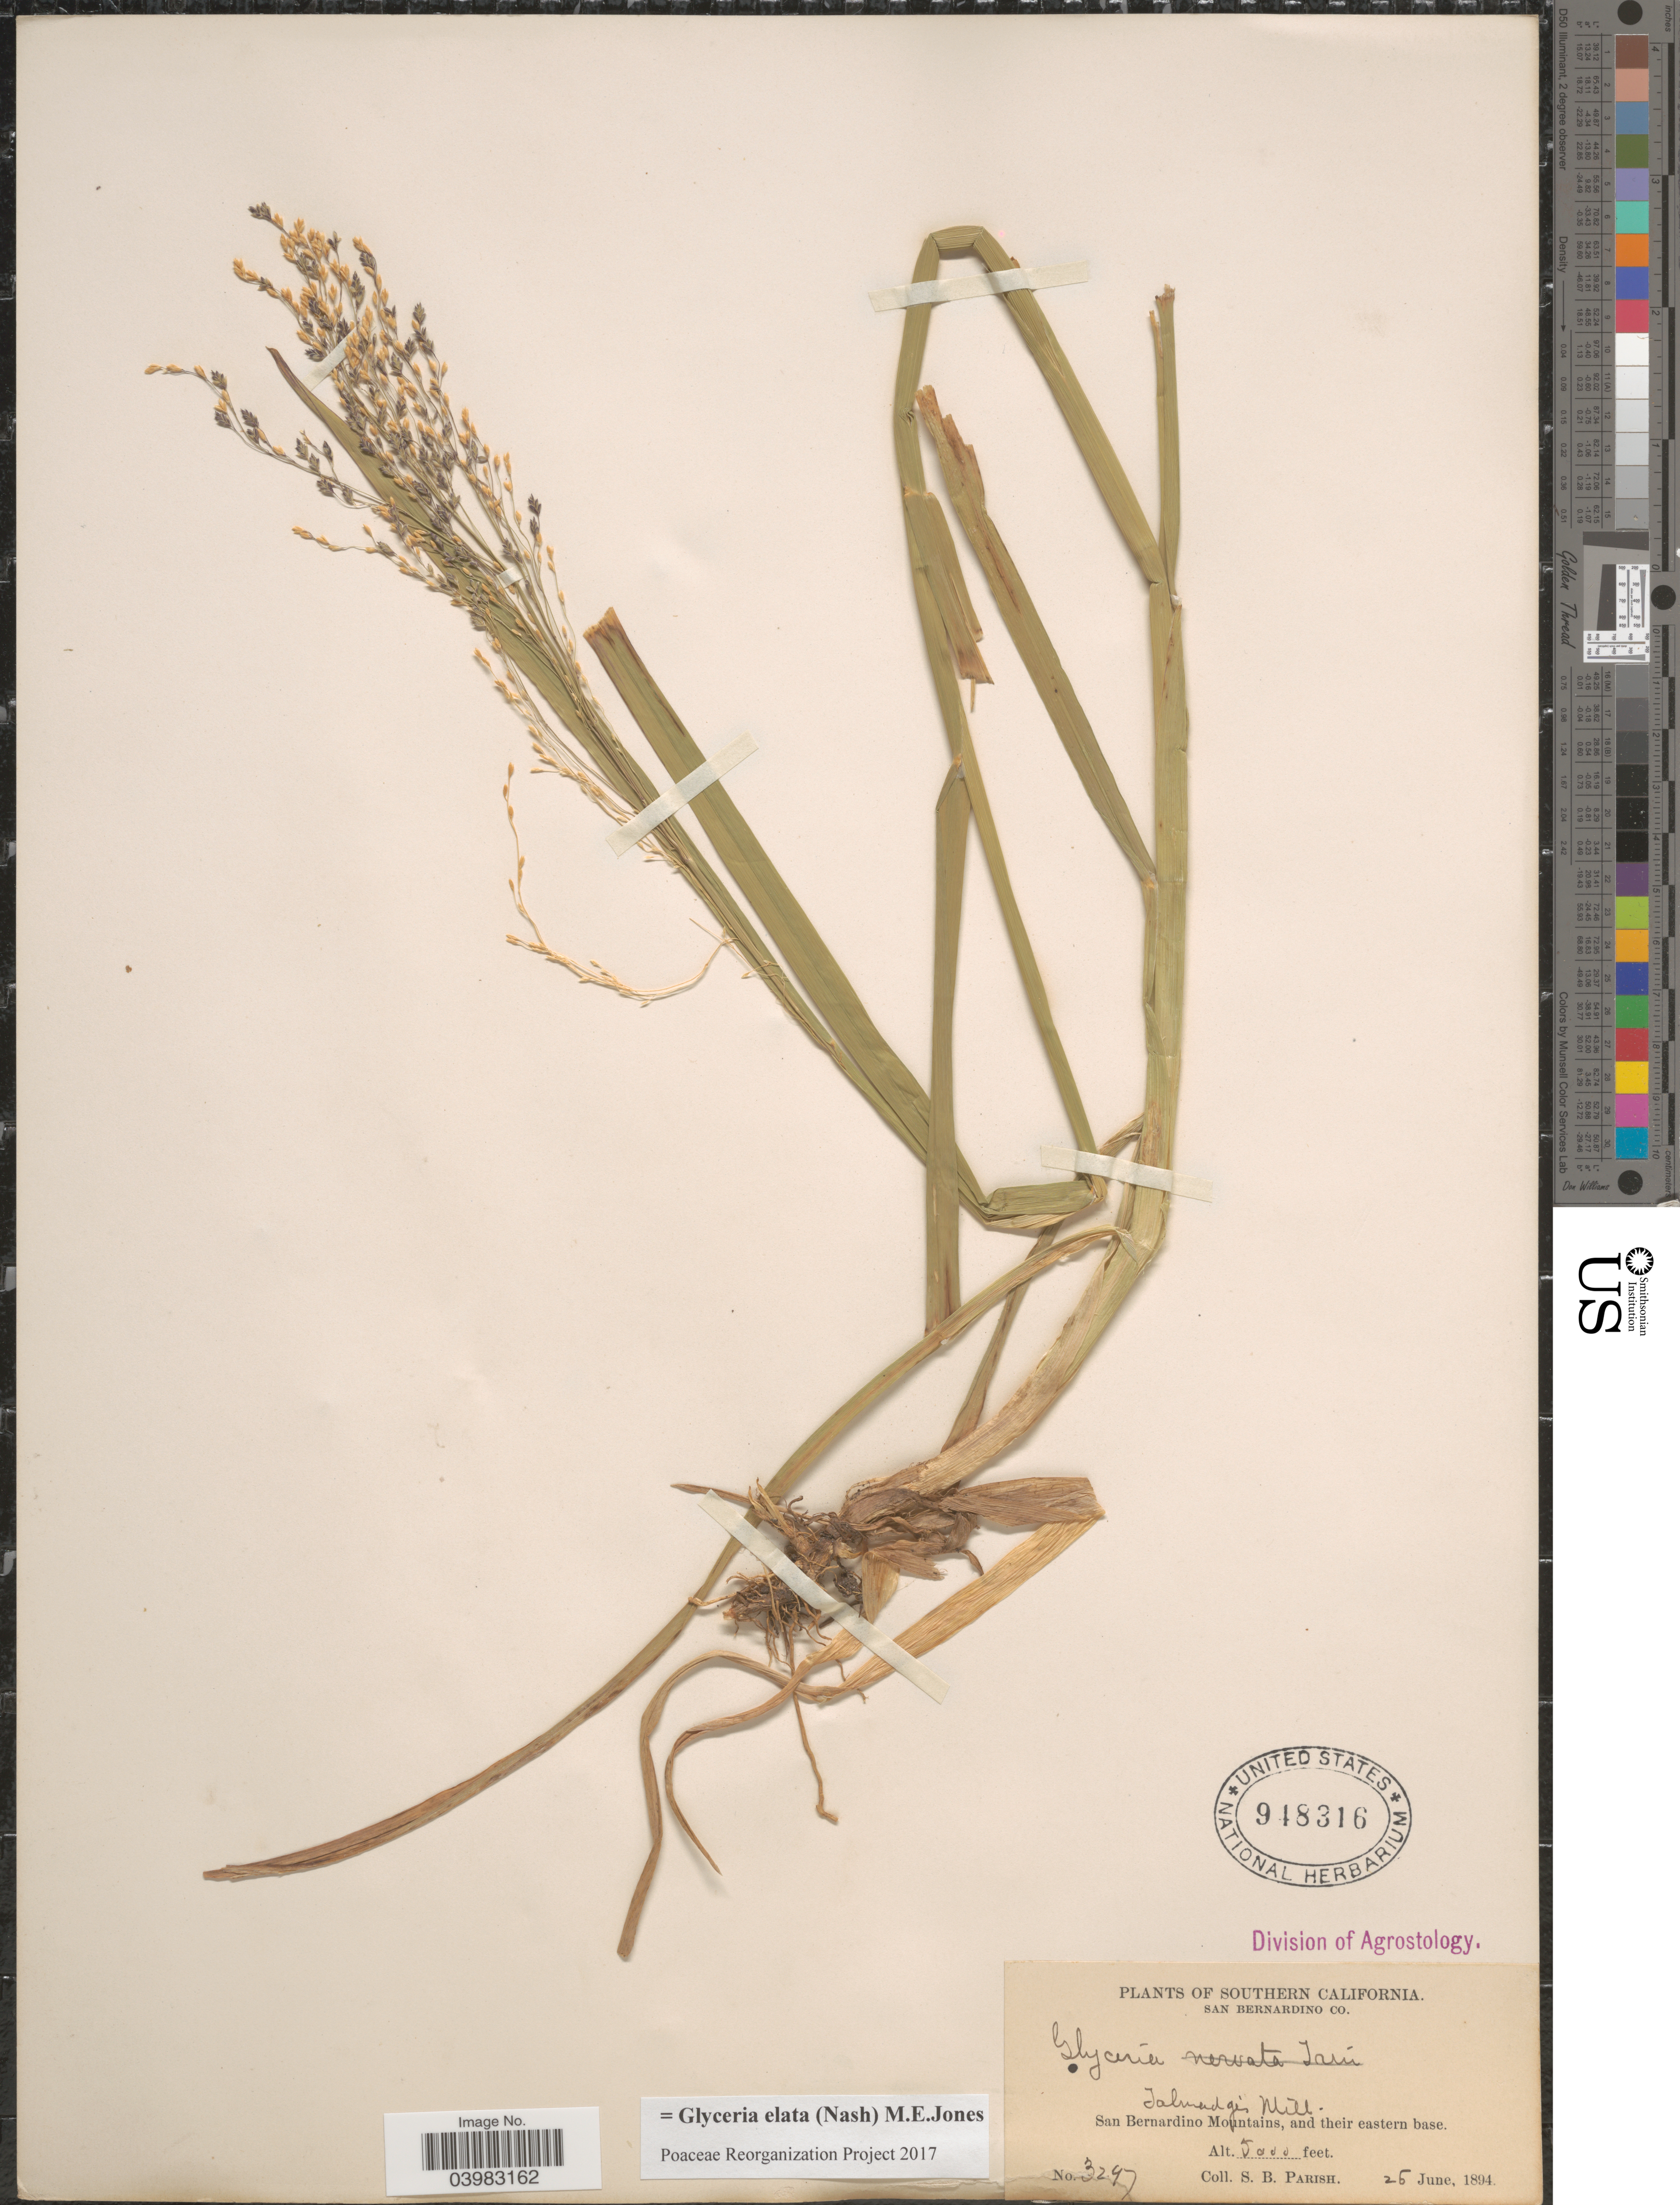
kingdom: Plantae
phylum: Tracheophyta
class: Liliopsida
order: Poales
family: Poaceae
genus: Glyceria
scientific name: Glyceria elata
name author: (Nash) M.E. Jones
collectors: S. B. Parish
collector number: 3247*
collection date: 1894-06-25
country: United States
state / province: California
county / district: San Bernardino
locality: Southern California. San Bernardino Co. Talmadge's Mill. San Bernardino Mountains, and their eastern base.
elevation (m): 1524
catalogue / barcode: US 948316